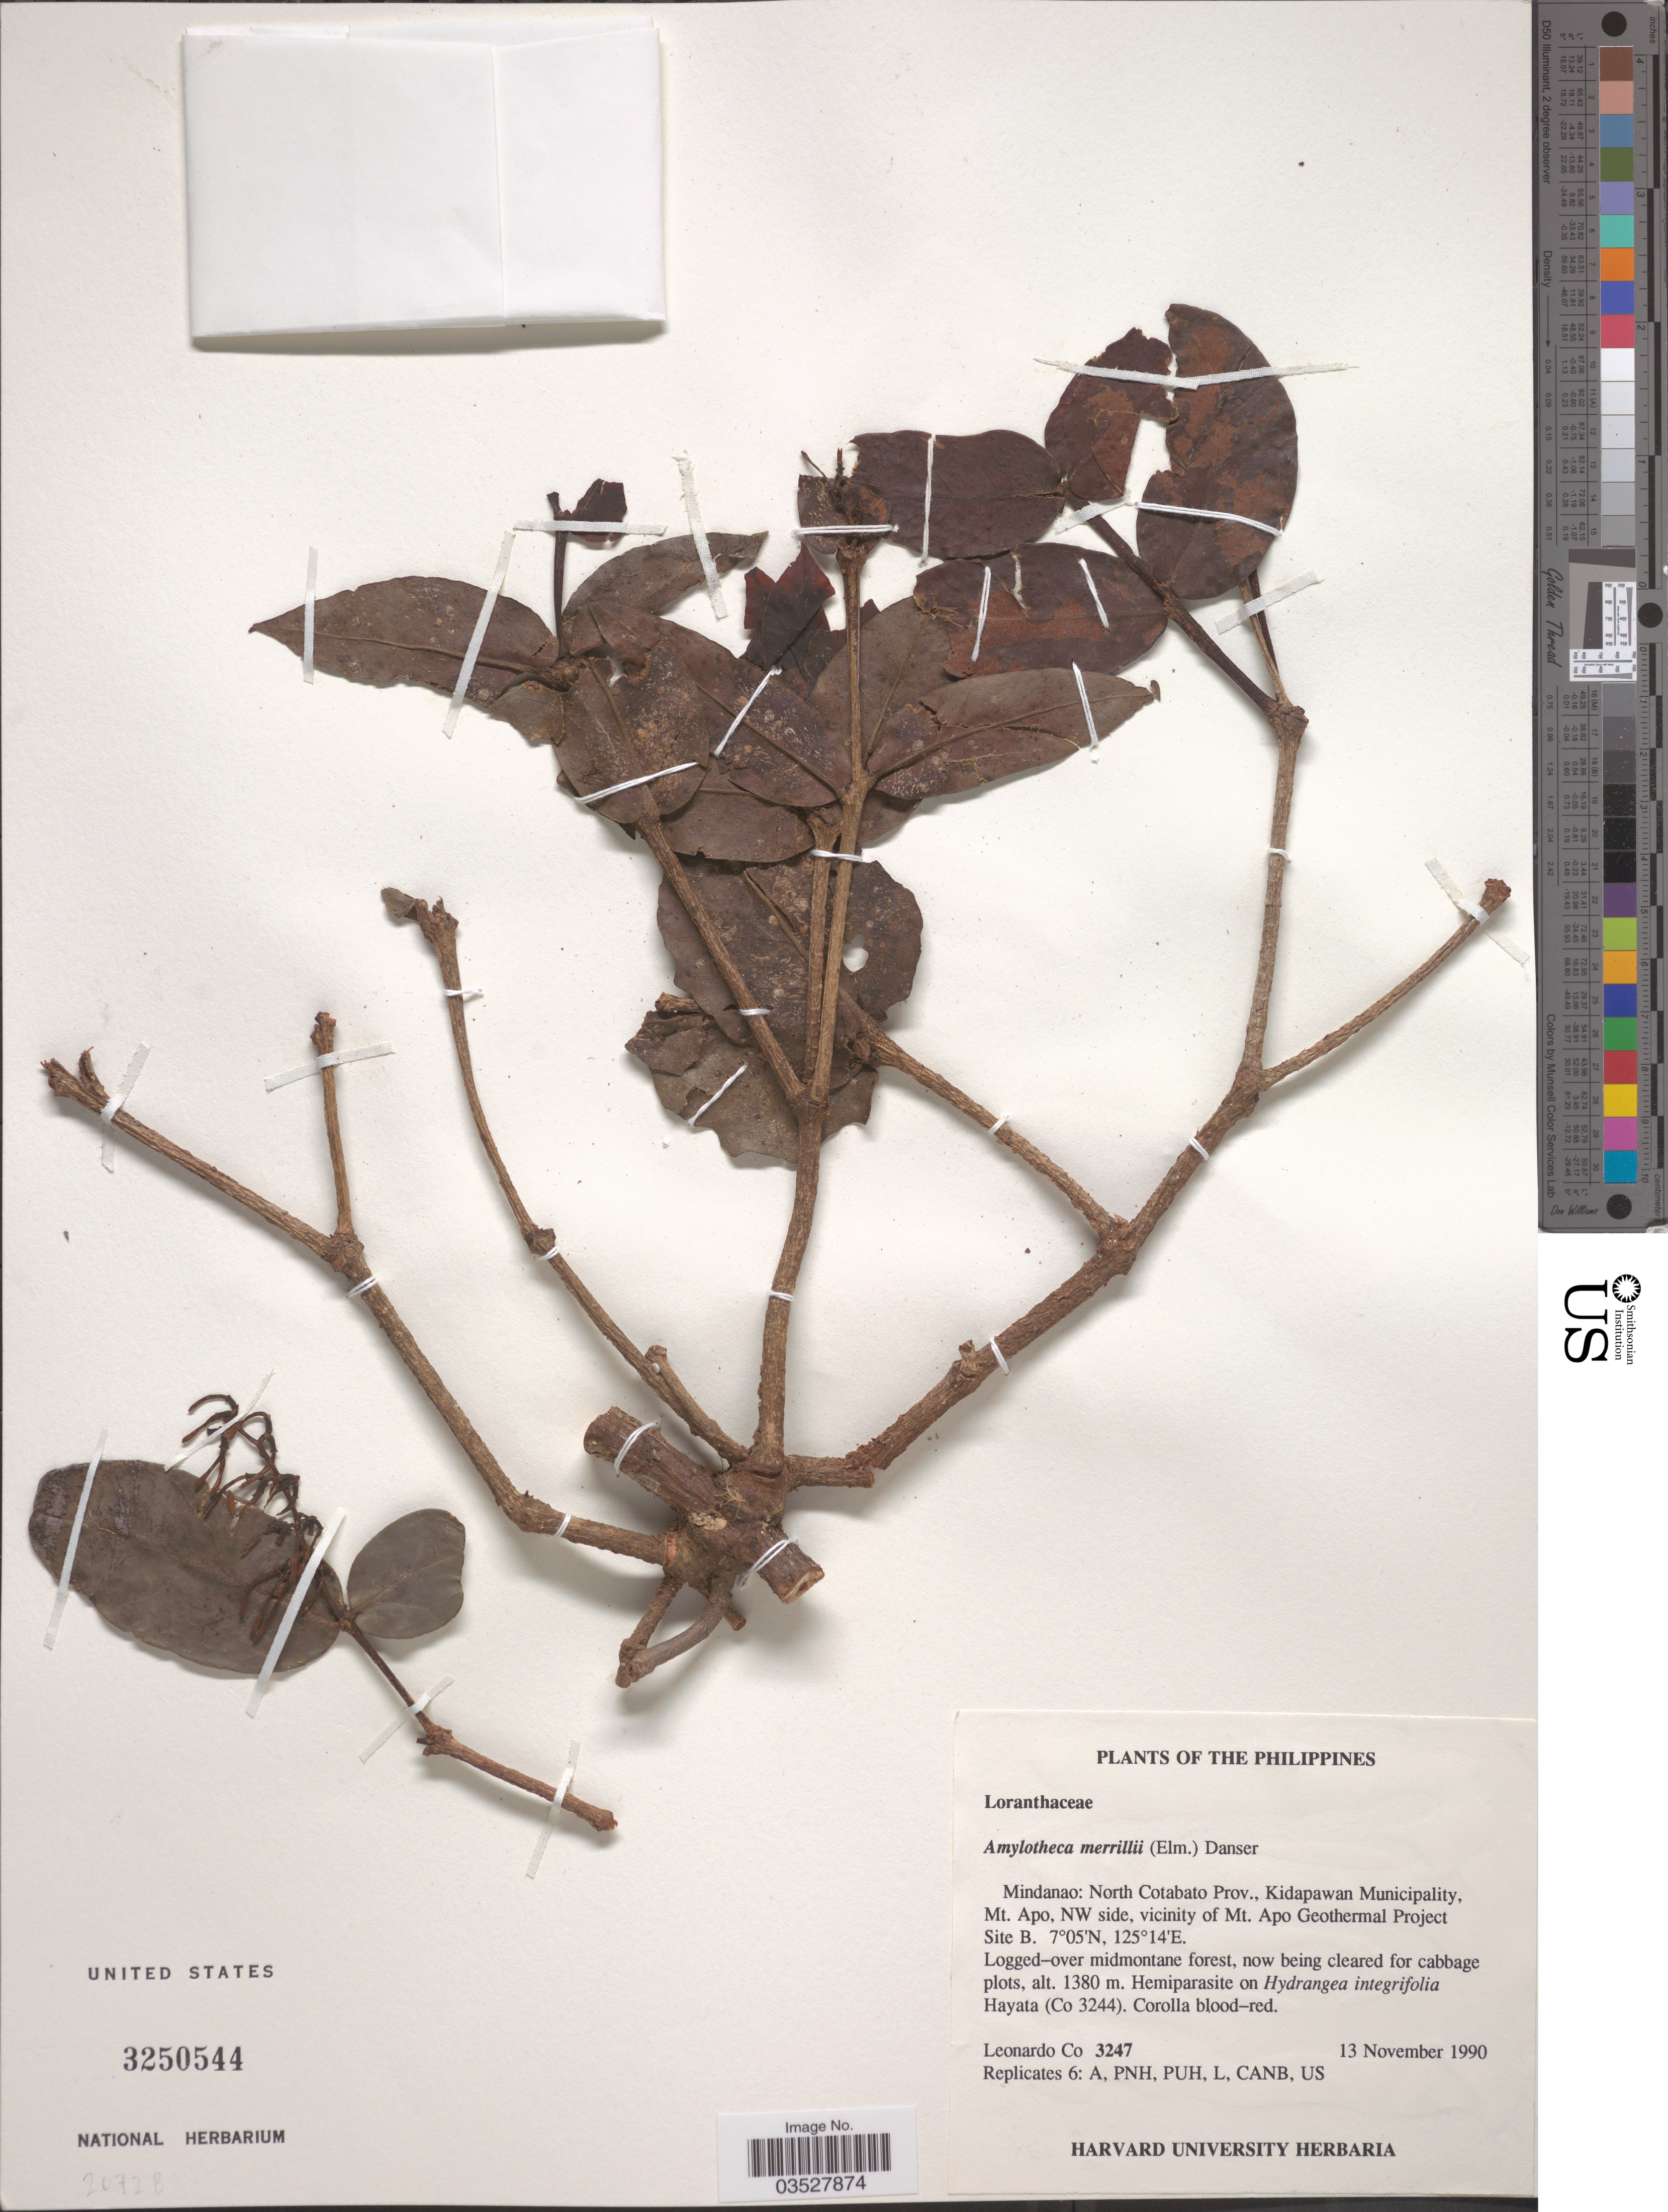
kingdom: Plantae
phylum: Tracheophyta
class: Magnoliopsida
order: Santalales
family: Loranthaceae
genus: Amylotheca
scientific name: Amylotheca merrillii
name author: Danser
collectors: L. Co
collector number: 3247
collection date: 1990-11-13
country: Philippines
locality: Mindanao: North Cotabato Prov., Kidapawan Municipality, Mt. Apo, NW side, vicinity of Mt. Apo Geothermal Project Site B.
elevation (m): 1380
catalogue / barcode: US 3250544